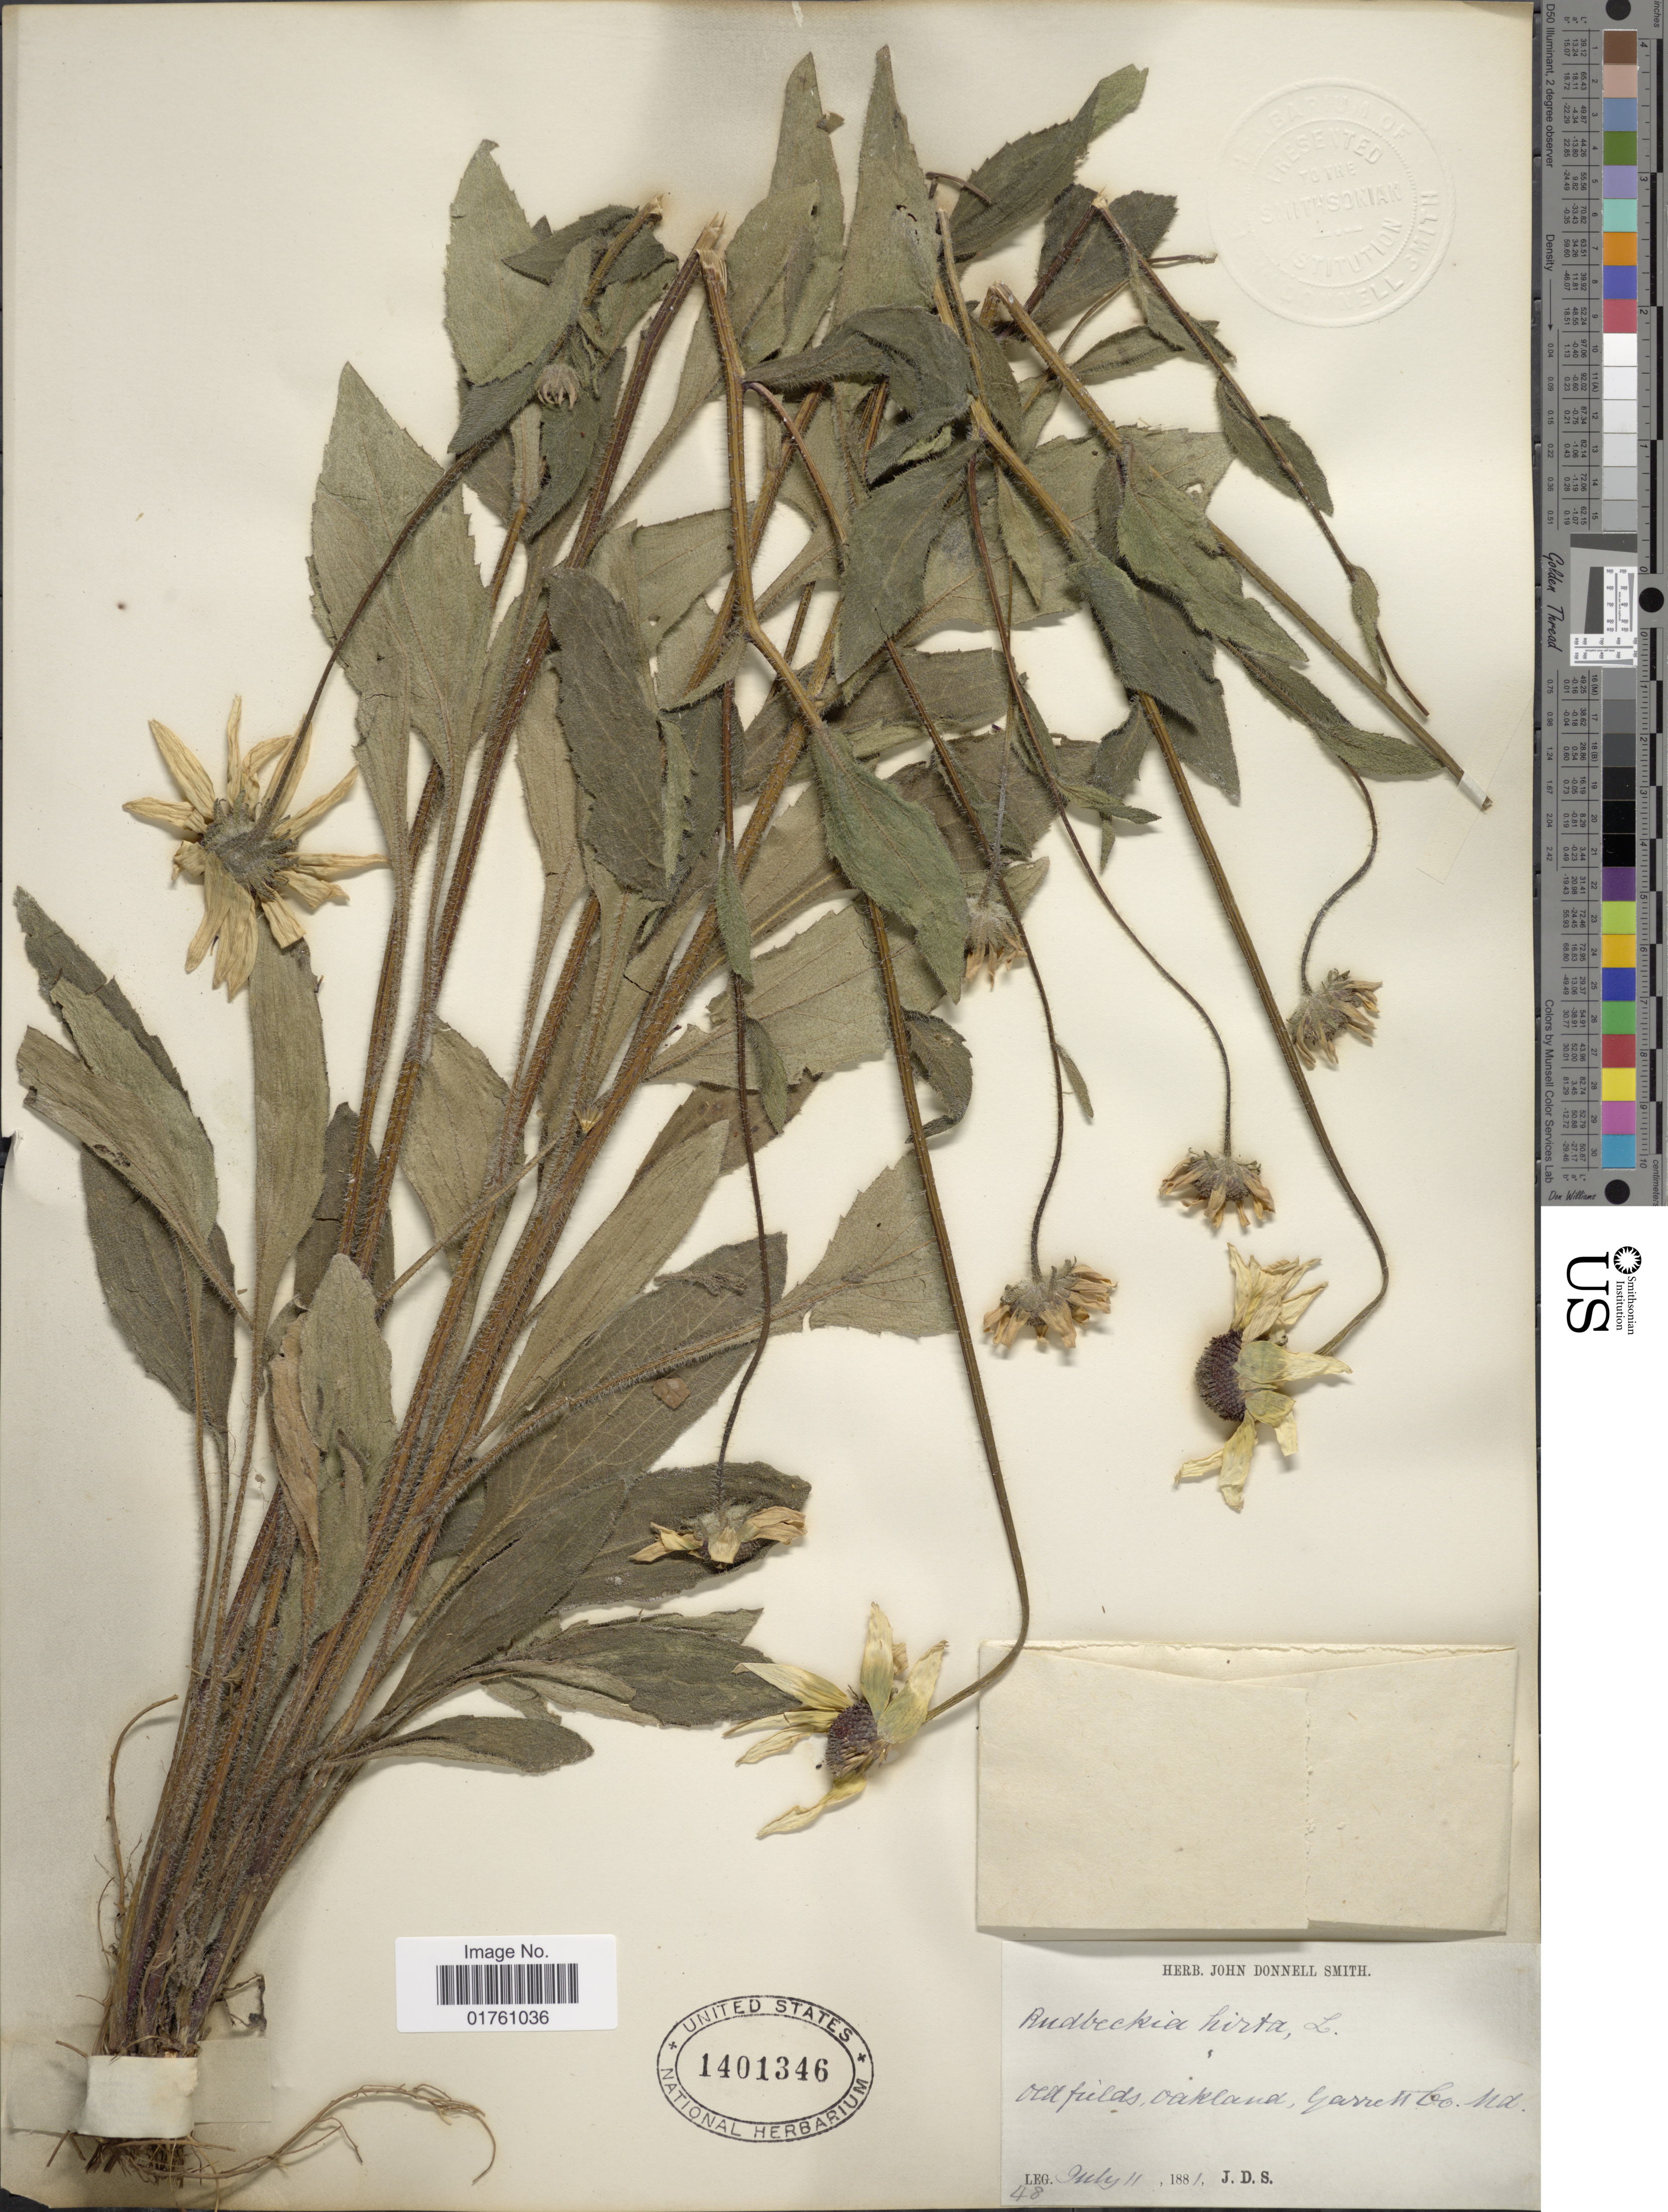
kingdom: Plantae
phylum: Tracheophyta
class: Magnoliopsida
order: Asterales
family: Asteraceae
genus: Rudbeckia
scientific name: Rudbeckia hirta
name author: L.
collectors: J. Donnell Smith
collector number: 48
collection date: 1881-07-11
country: United States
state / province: Maryland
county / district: Garrett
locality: Old fields, Oakland, Garrett Co, Md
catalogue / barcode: US 1401346